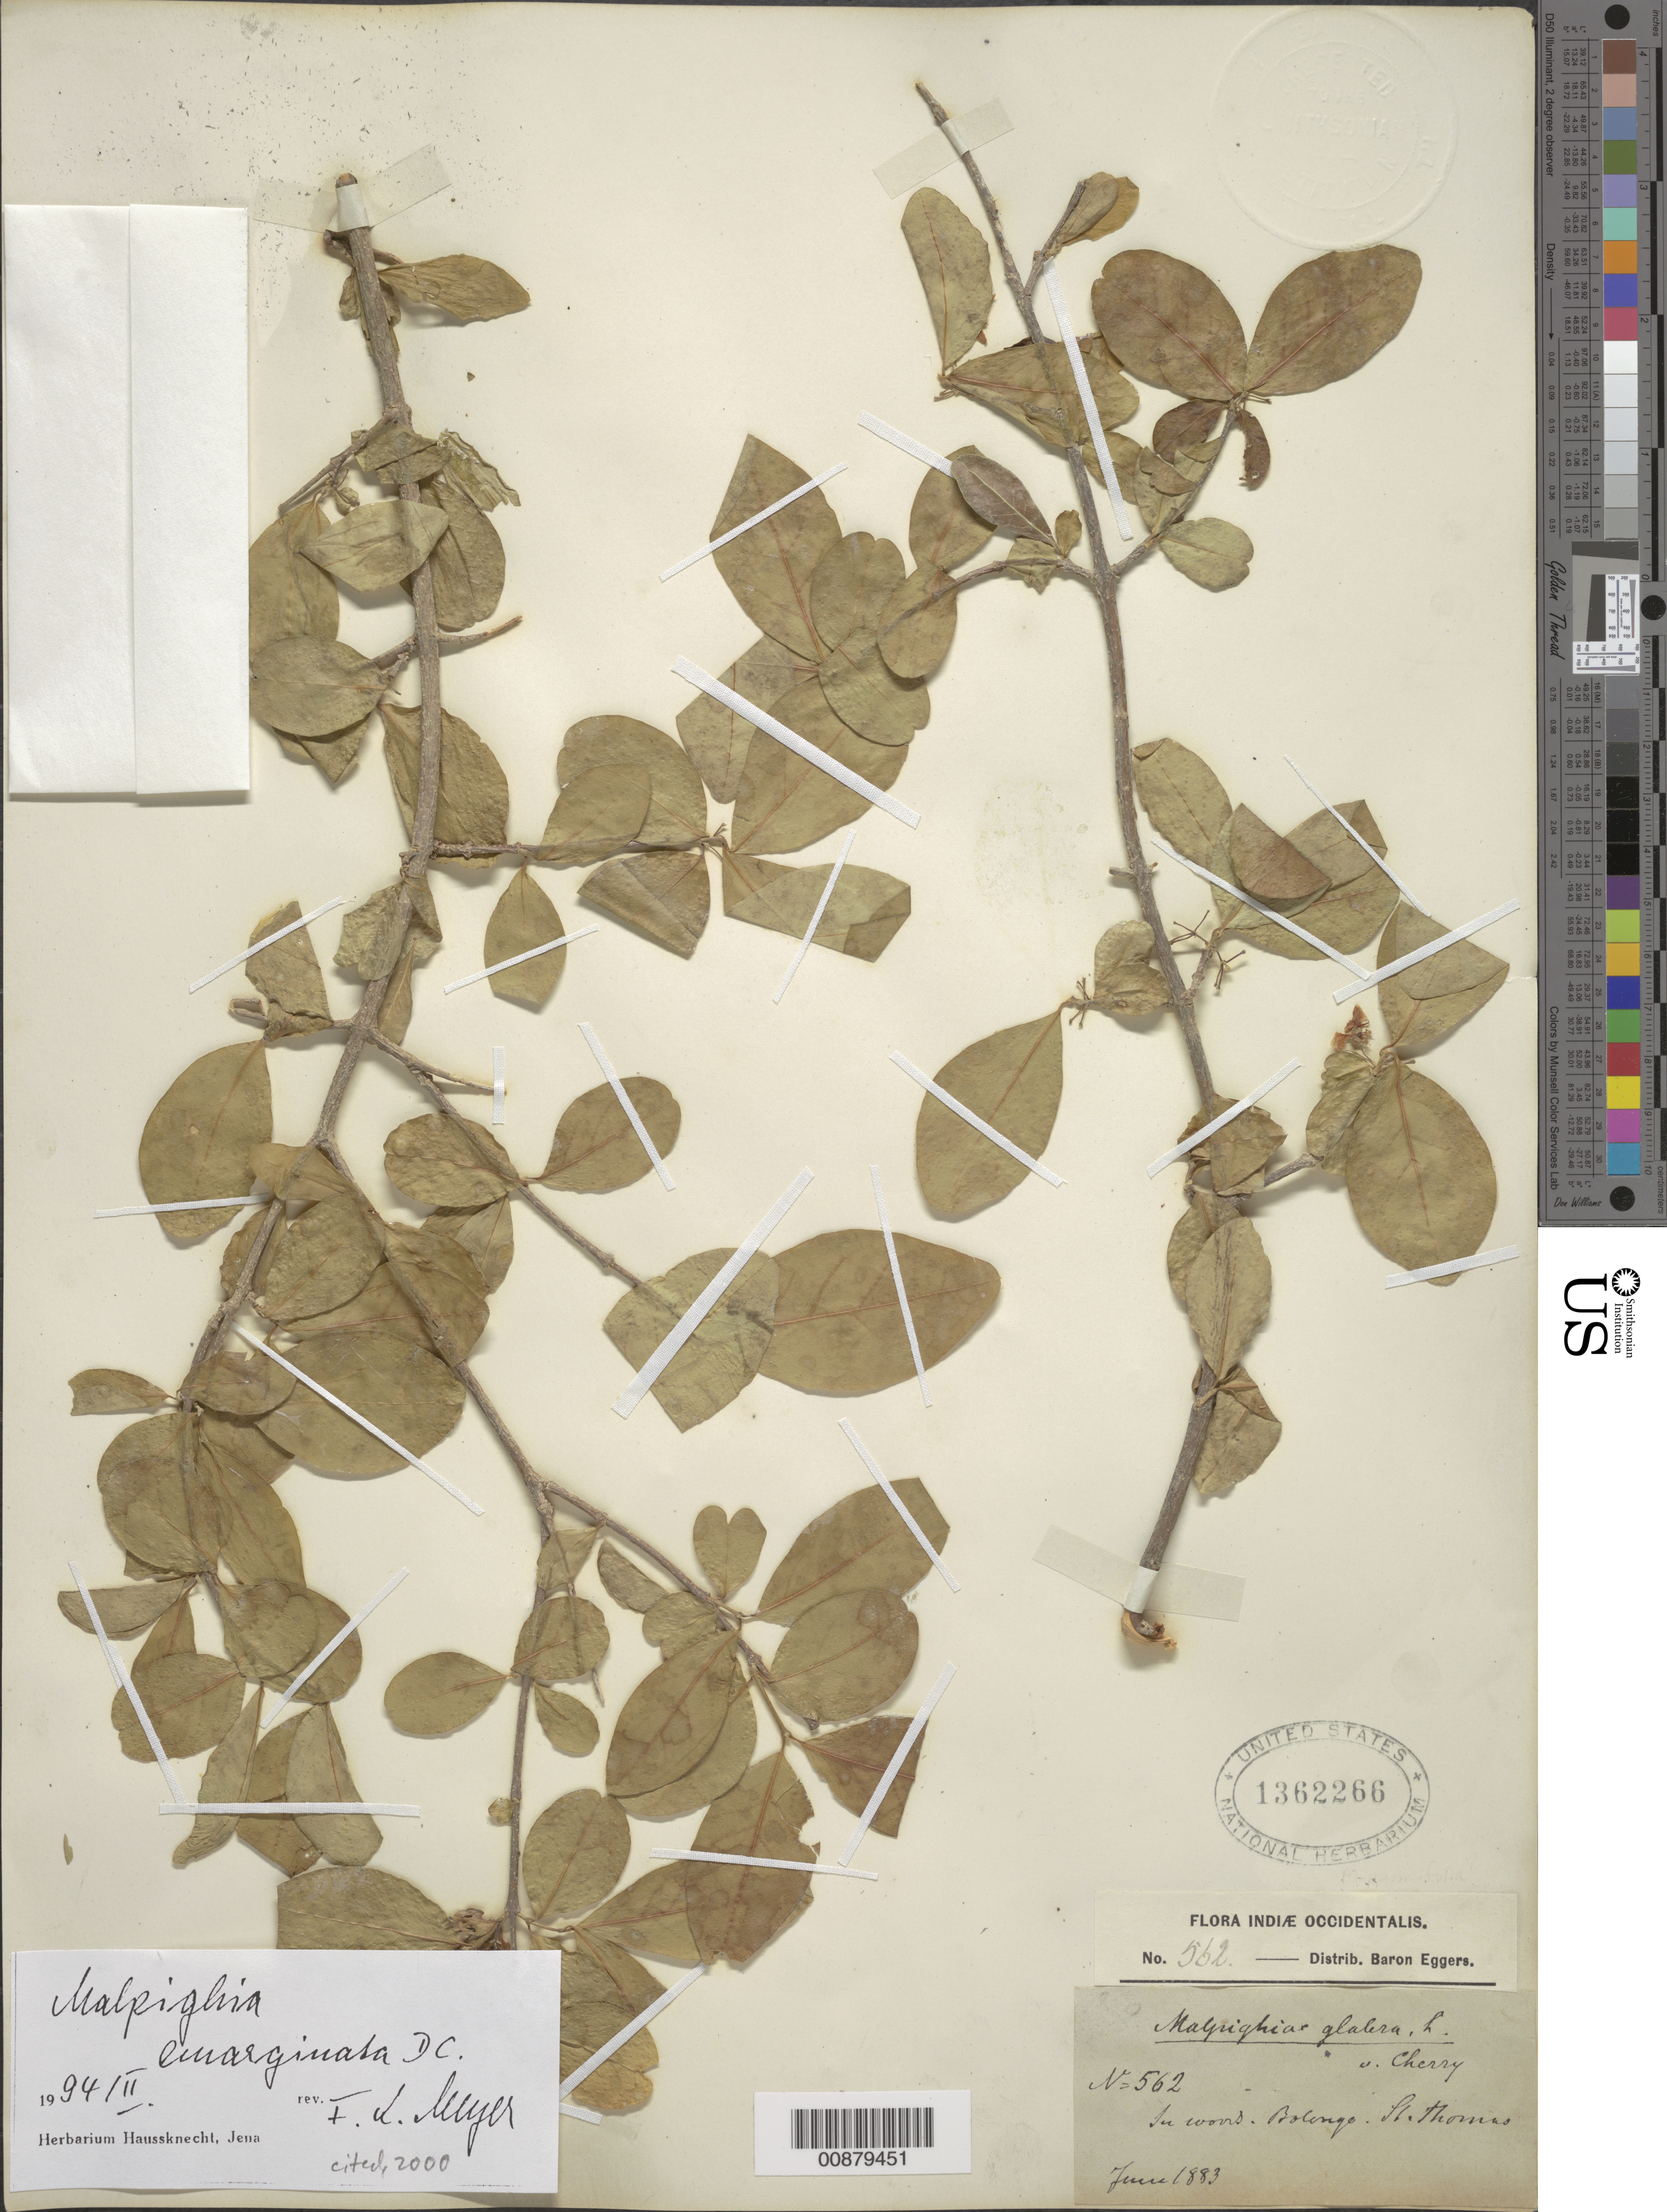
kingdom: Plantae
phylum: Tracheophyta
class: Magnoliopsida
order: Malpighiales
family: Malpighiaceae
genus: Malpighia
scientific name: Malpighia emarginata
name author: DC.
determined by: Meyer, F. K.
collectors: H. F. A. von Eggers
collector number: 562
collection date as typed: Jun 1883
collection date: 1883-06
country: U.S. Virgin Islands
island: St. Thomas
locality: Bolongo.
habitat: Woods.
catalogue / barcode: US 1362266